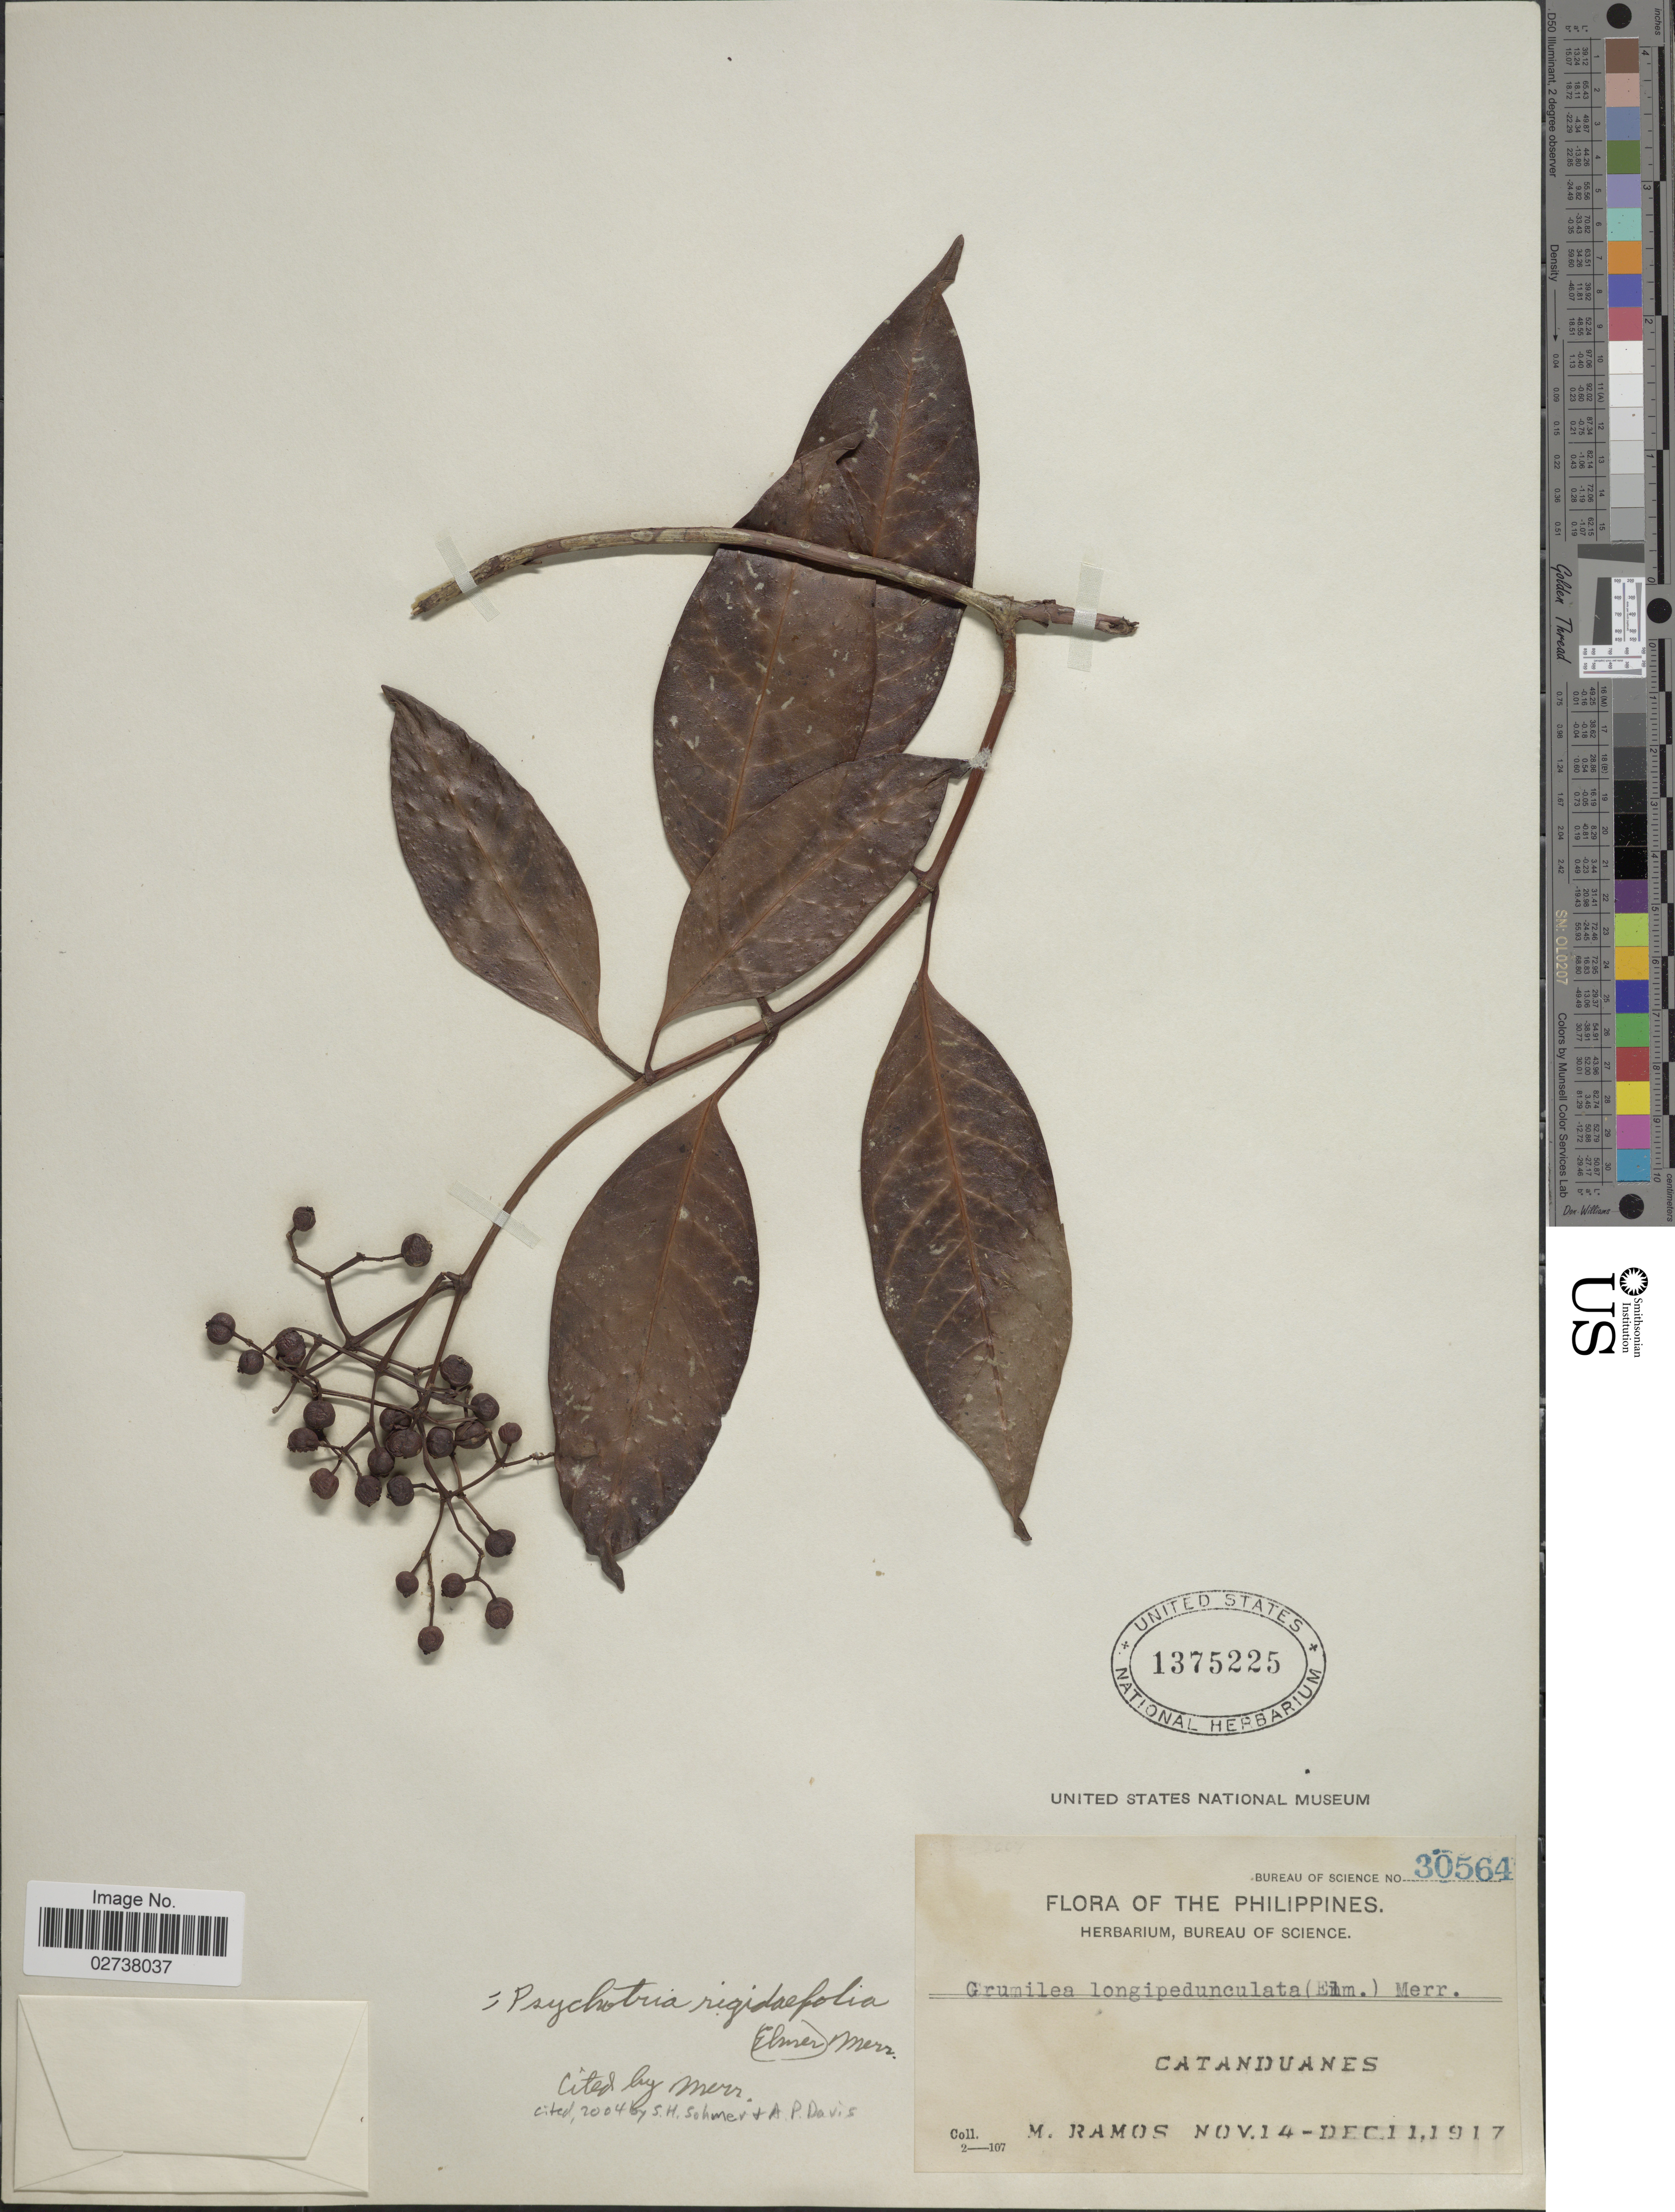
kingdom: Plantae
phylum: Tracheophyta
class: Magnoliopsida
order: Gentianales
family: Rubiaceae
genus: Psychotria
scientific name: Psychotria rigidifolia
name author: (Elmer) Merr.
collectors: M. Ramos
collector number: Bureau of Science 30564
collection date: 1917-11-14/1917-12-11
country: Philippines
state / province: Bicol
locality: Catanduanes.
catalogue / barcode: US 1375225